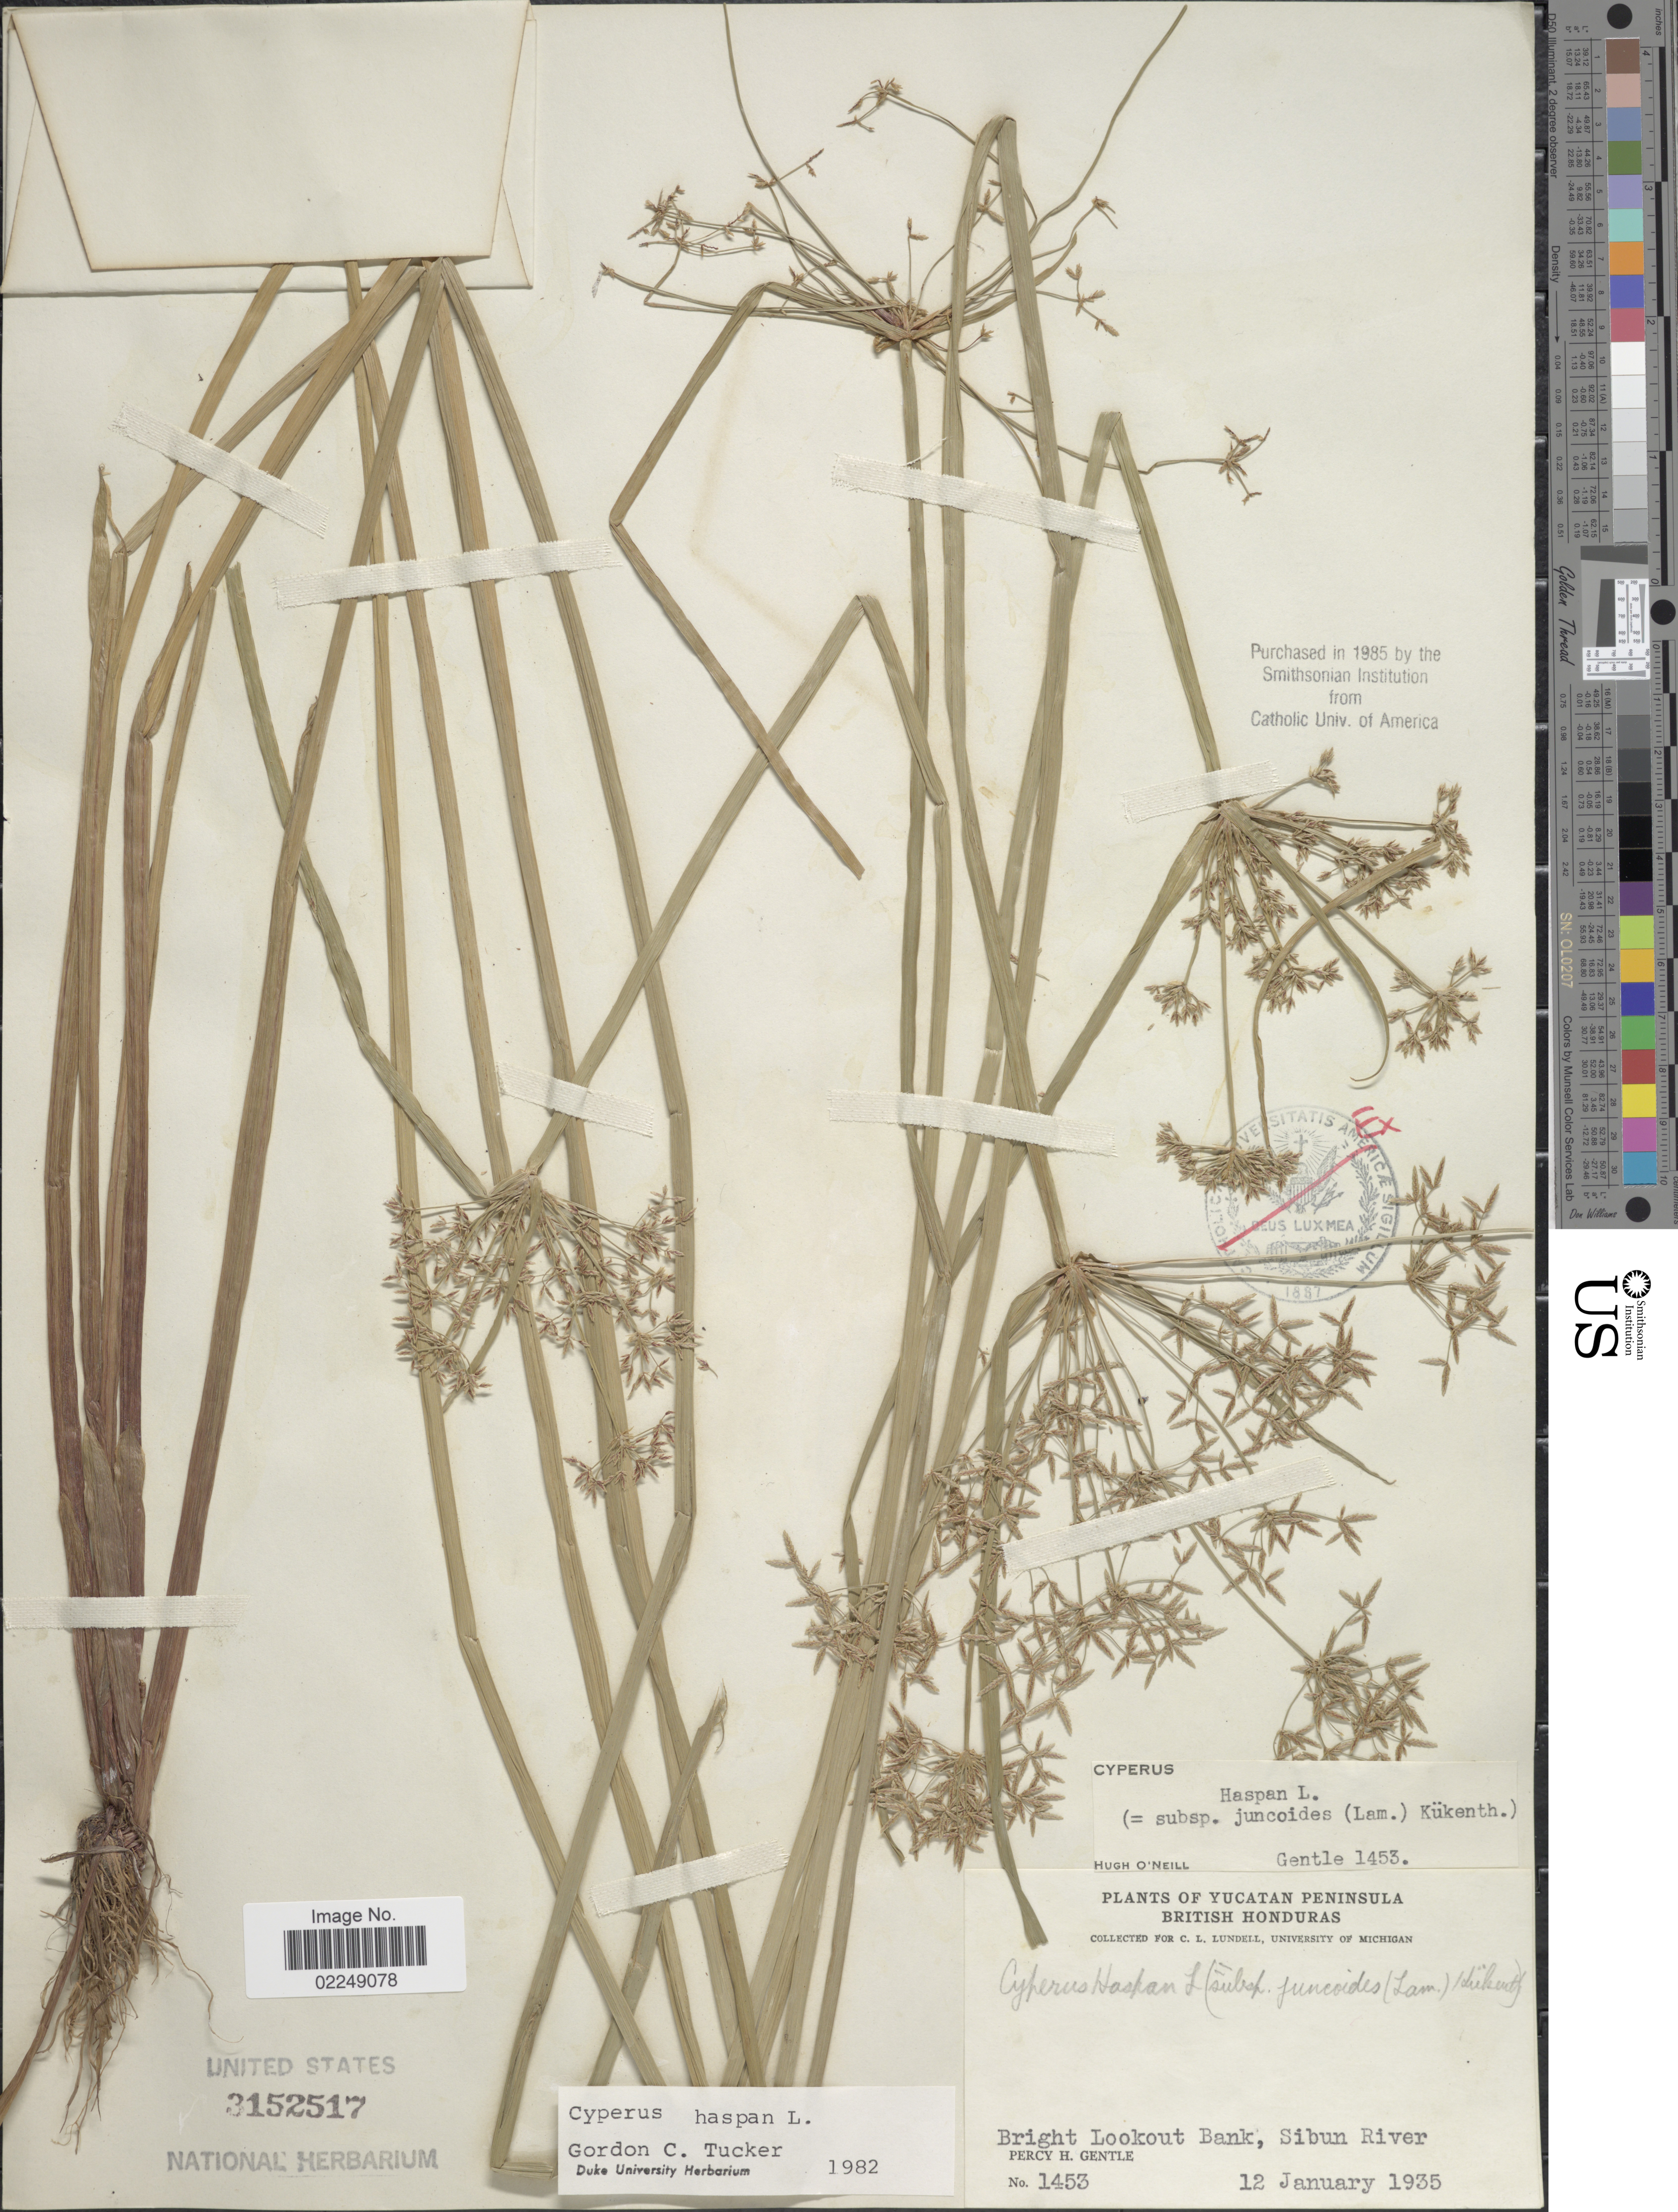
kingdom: Plantae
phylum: Tracheophyta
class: Liliopsida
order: Poales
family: Cyperaceae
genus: Cyperus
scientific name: Cyperus haspan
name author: L.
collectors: P. H. Gentle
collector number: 1453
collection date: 1935-01-12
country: Belize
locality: Yucatan Peninsula, British Honduras, Bright Lookout Bank, Sibun River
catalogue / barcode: US 3152517